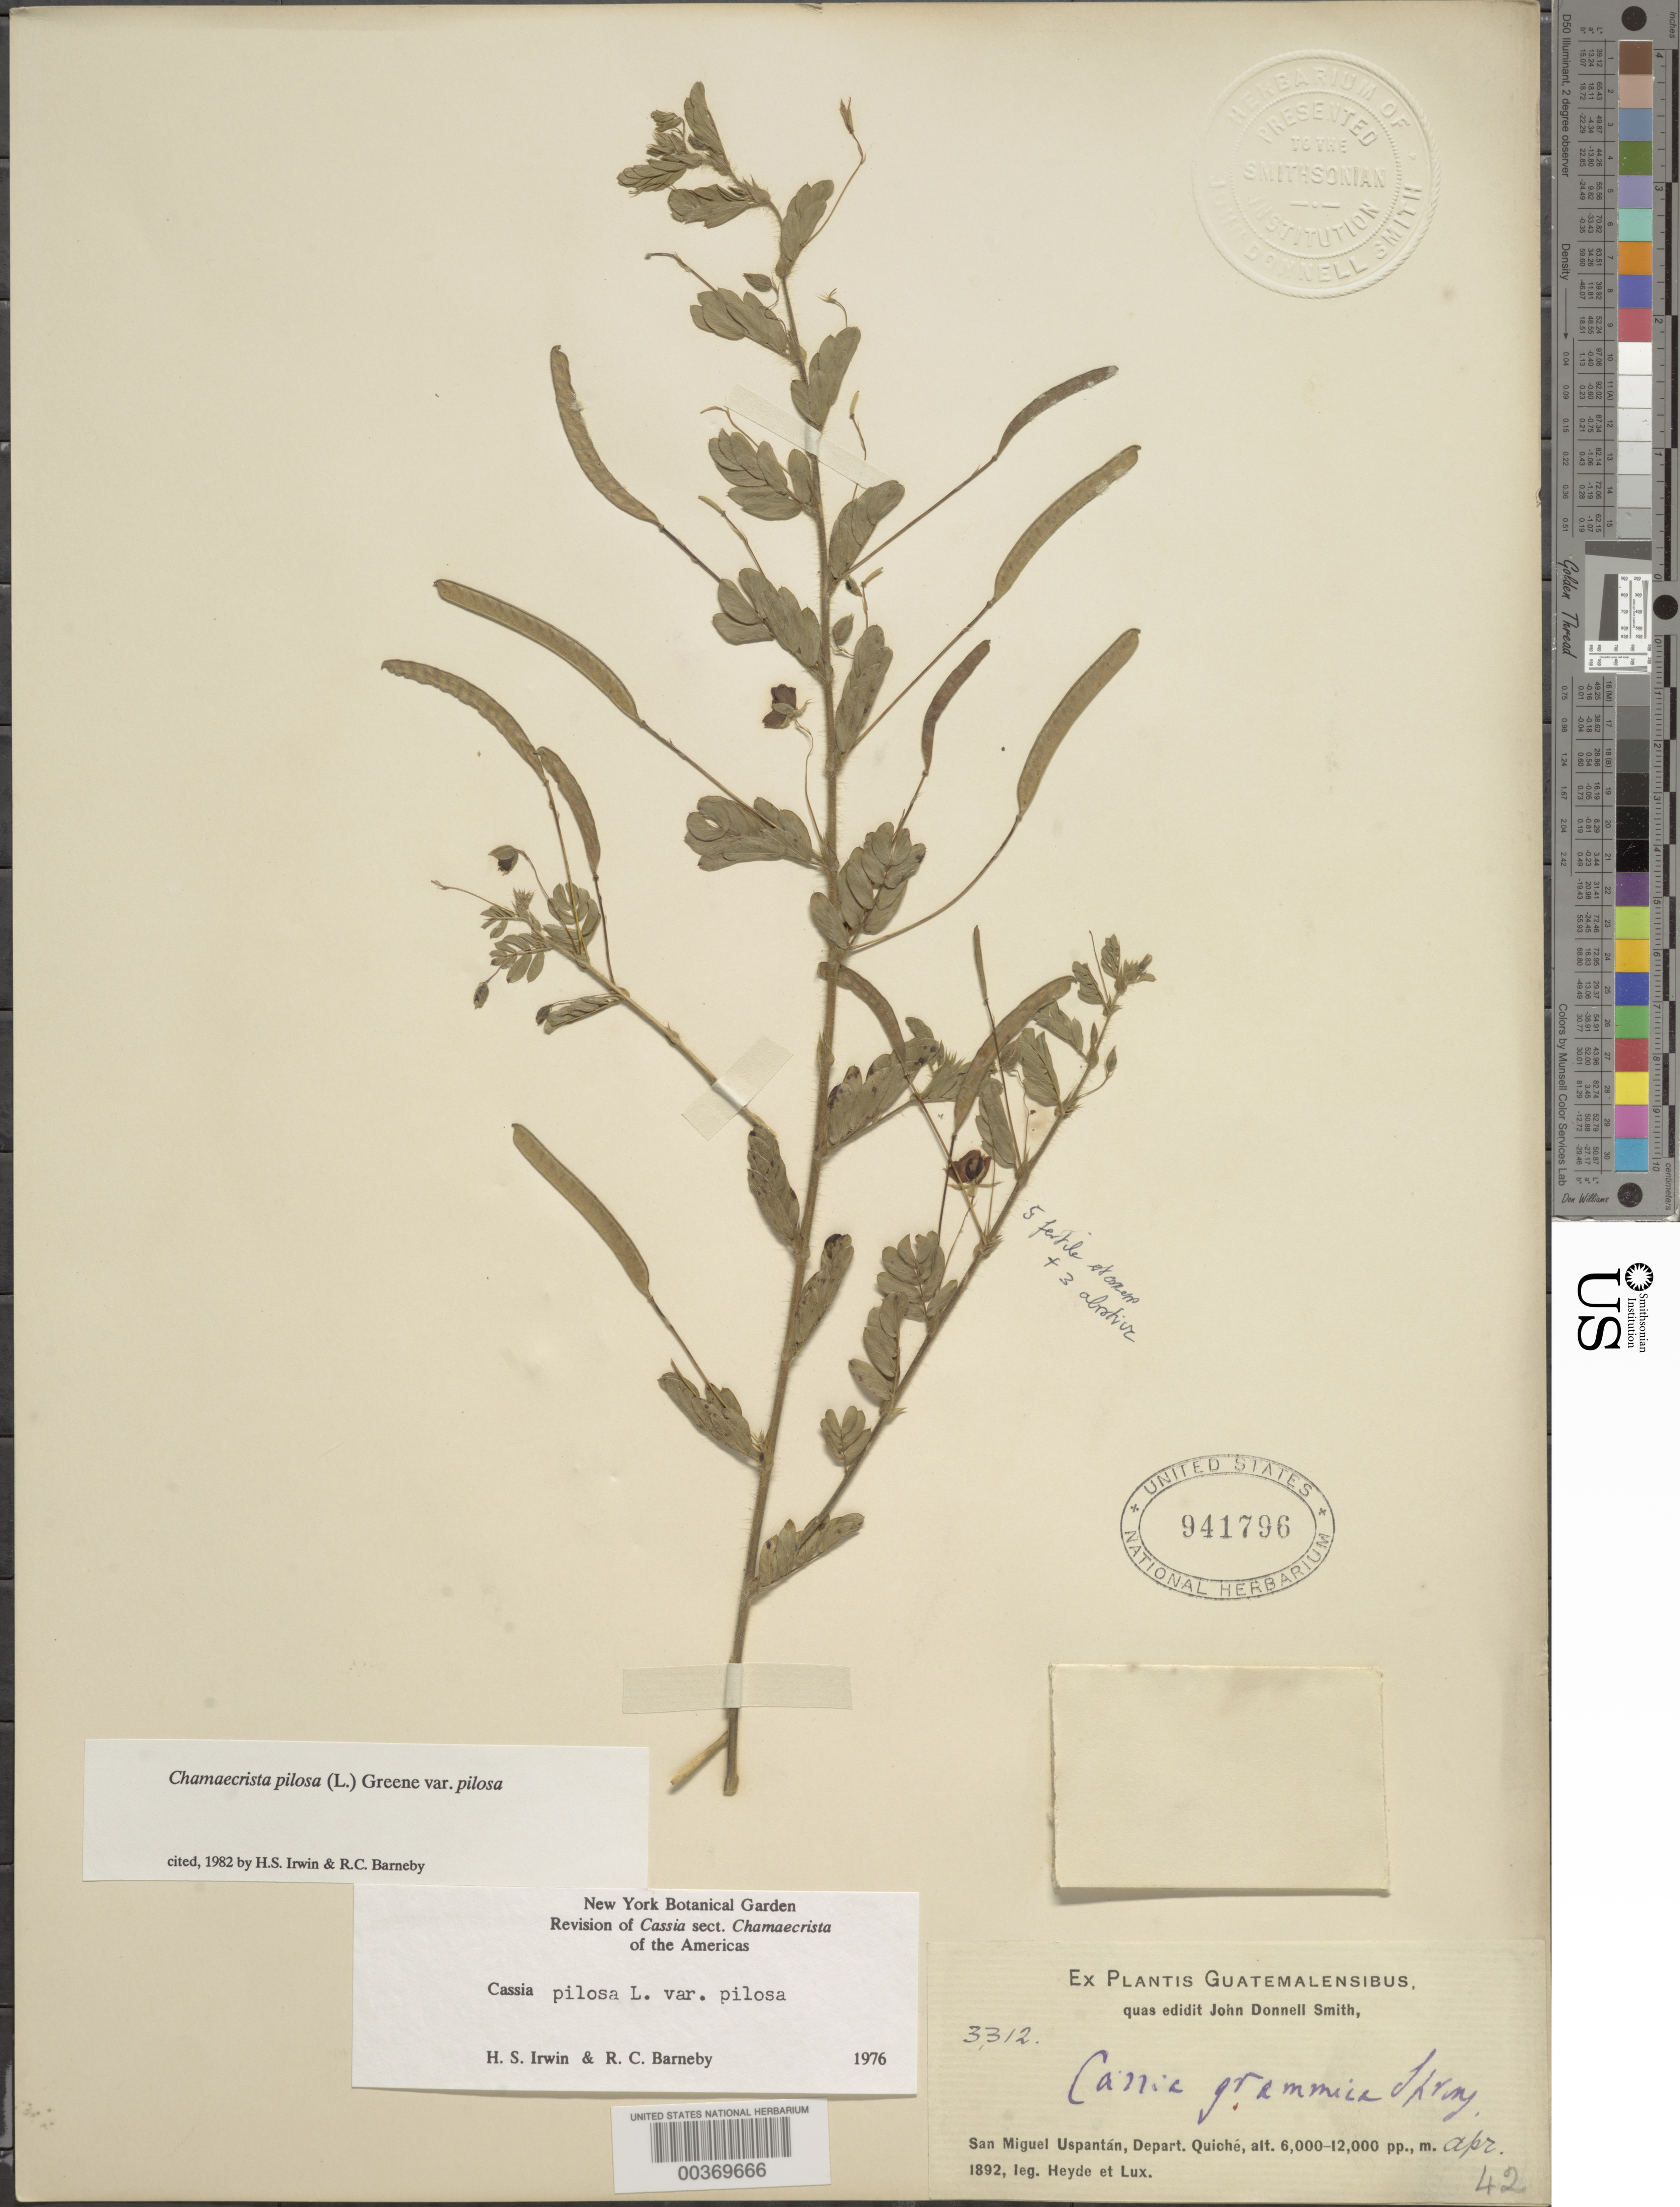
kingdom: Plantae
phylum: Tracheophyta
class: Magnoliopsida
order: Fabales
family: Fabaceae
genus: Chamaecrista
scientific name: Chamaecrista pilosa var. pilosa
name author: (L.) Greene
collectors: E. T. Heyde & E. Lux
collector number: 3312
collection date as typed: Apr 1892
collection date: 1892-04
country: Guatemala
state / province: El Quiché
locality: San Miguel Uspantán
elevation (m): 1829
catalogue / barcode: US 941796